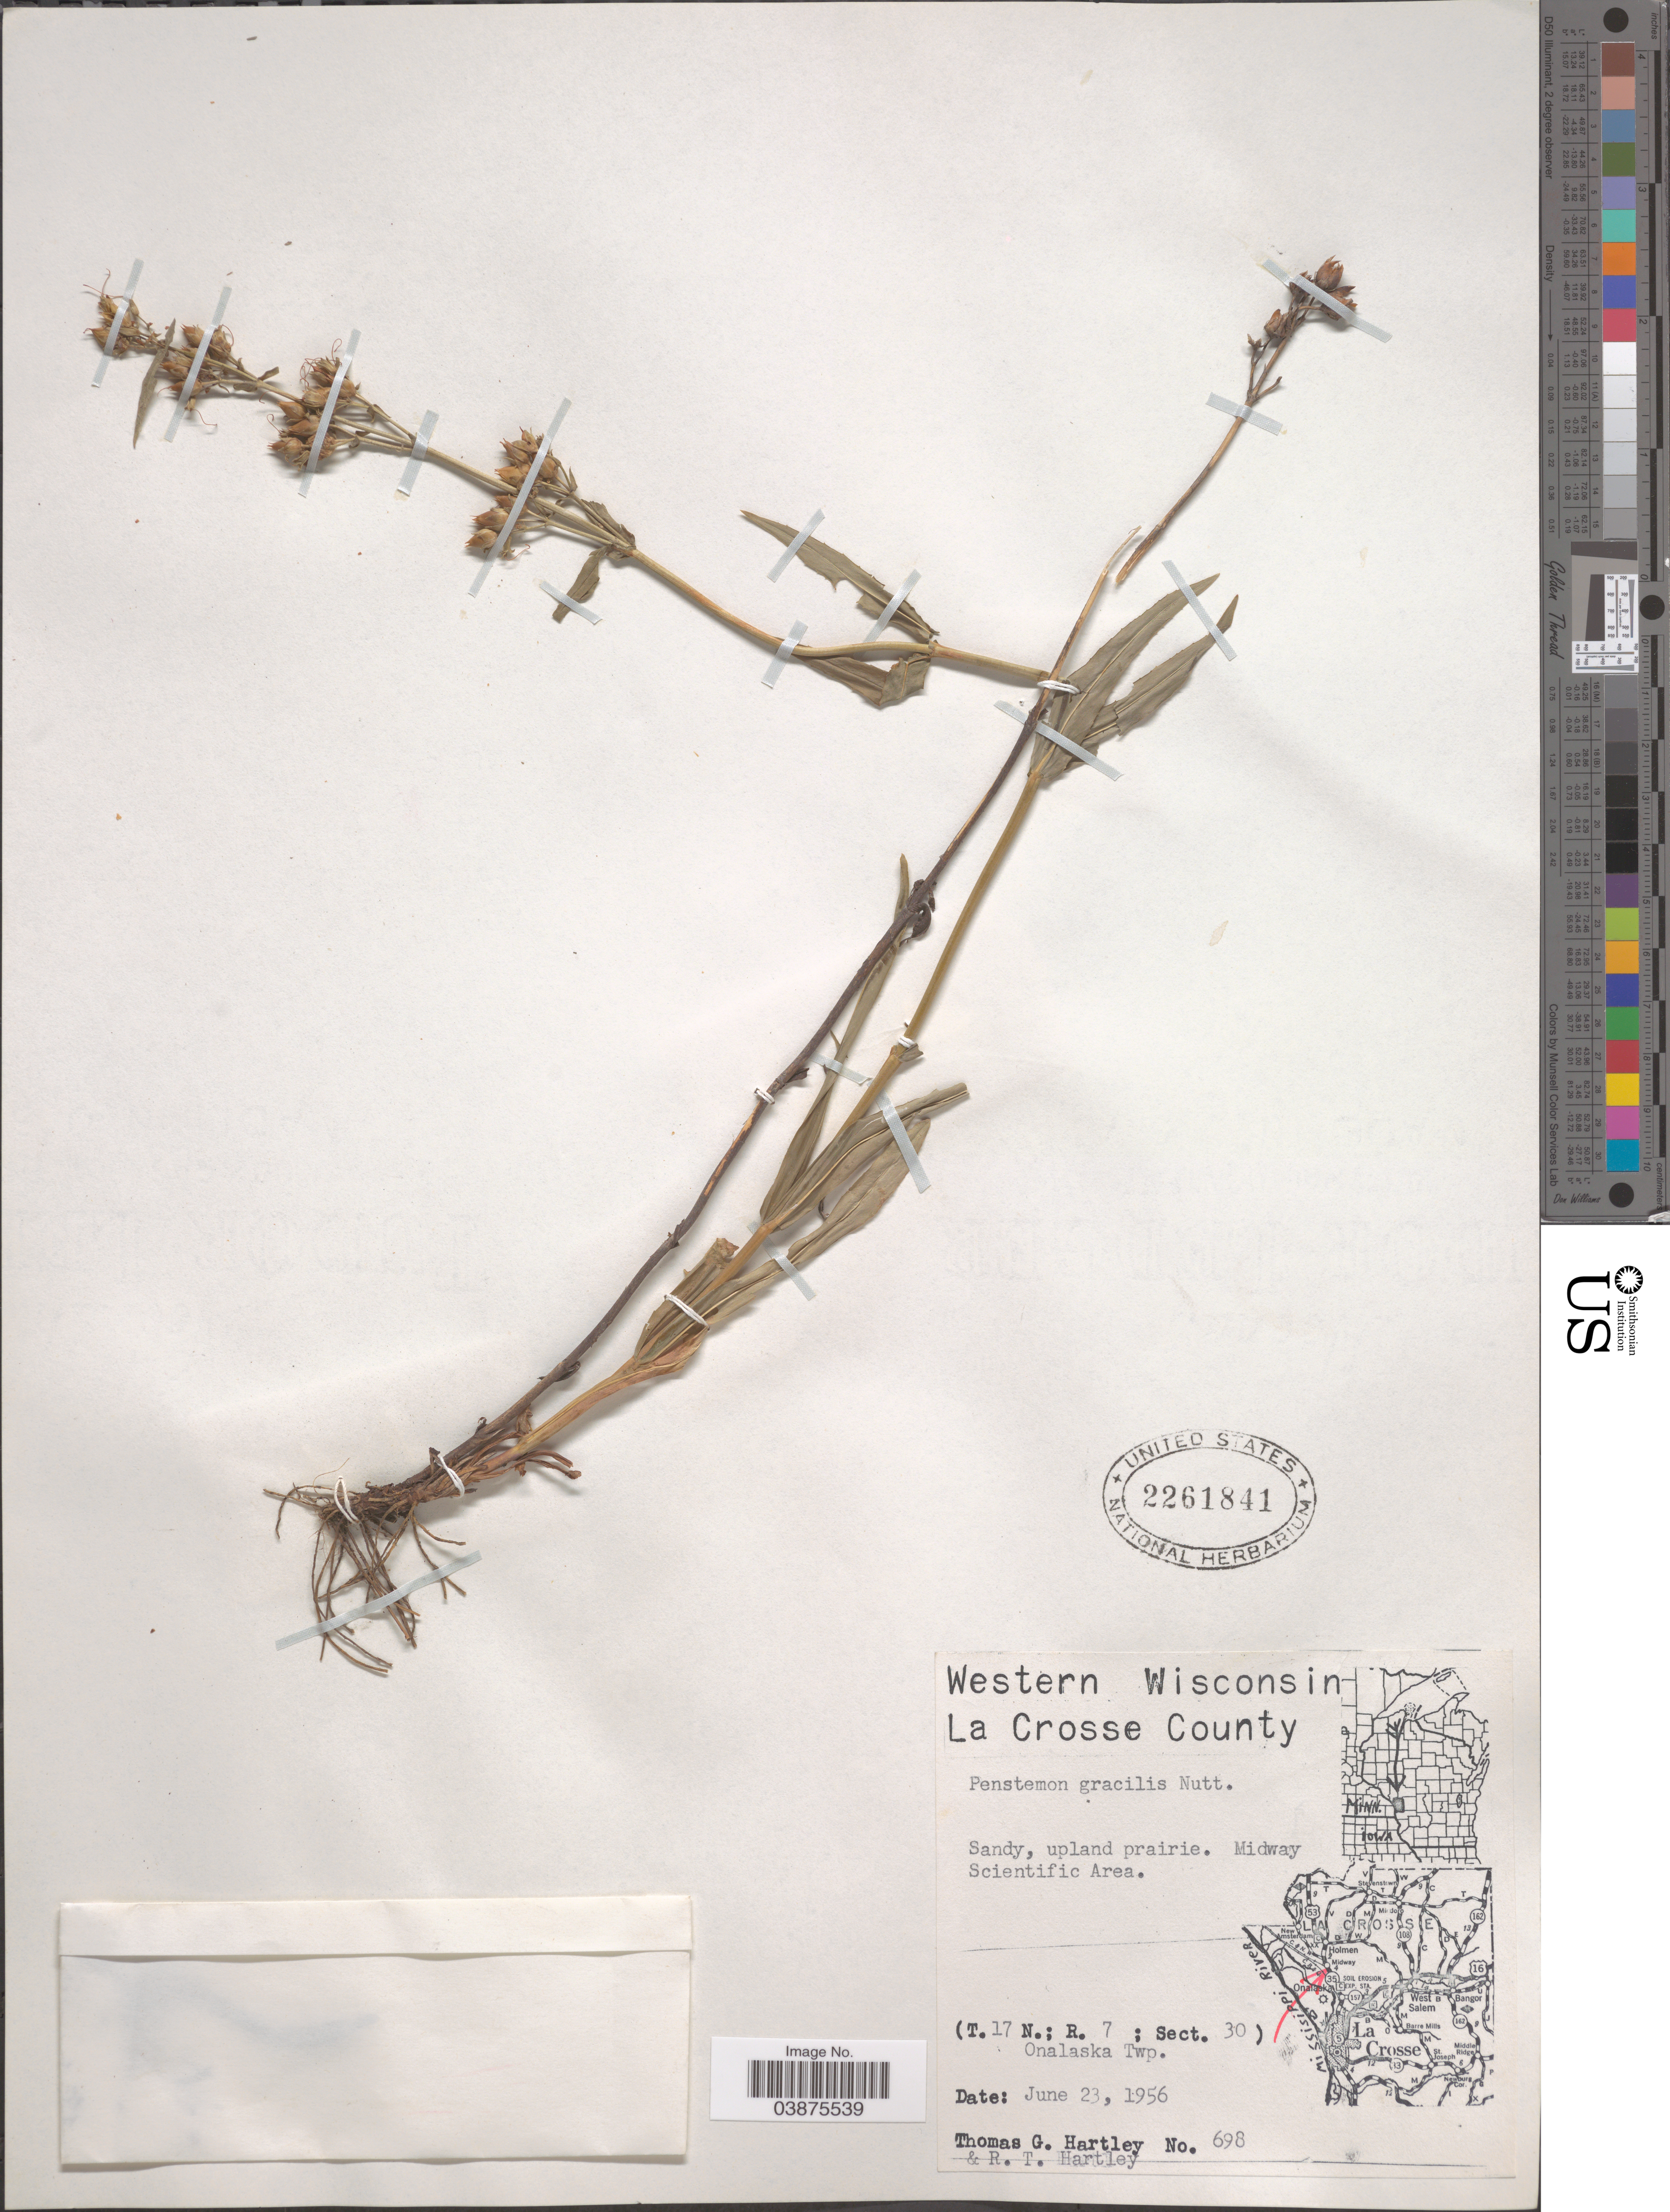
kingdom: Plantae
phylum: Tracheophyta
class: Magnoliopsida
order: Lamiales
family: Plantaginaceae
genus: Penstemon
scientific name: Penstemon gracilis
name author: Nutt.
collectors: T. G. Hartley & R. T. Hartley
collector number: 698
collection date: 1956-06-23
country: United States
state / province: Wisconsin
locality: Western Wisconsin. La Crosse County. Midwaty Scientific Area. (T. 17 N.; R. 7; Sect. 30) Onalaska Twp.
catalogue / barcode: US 2261841